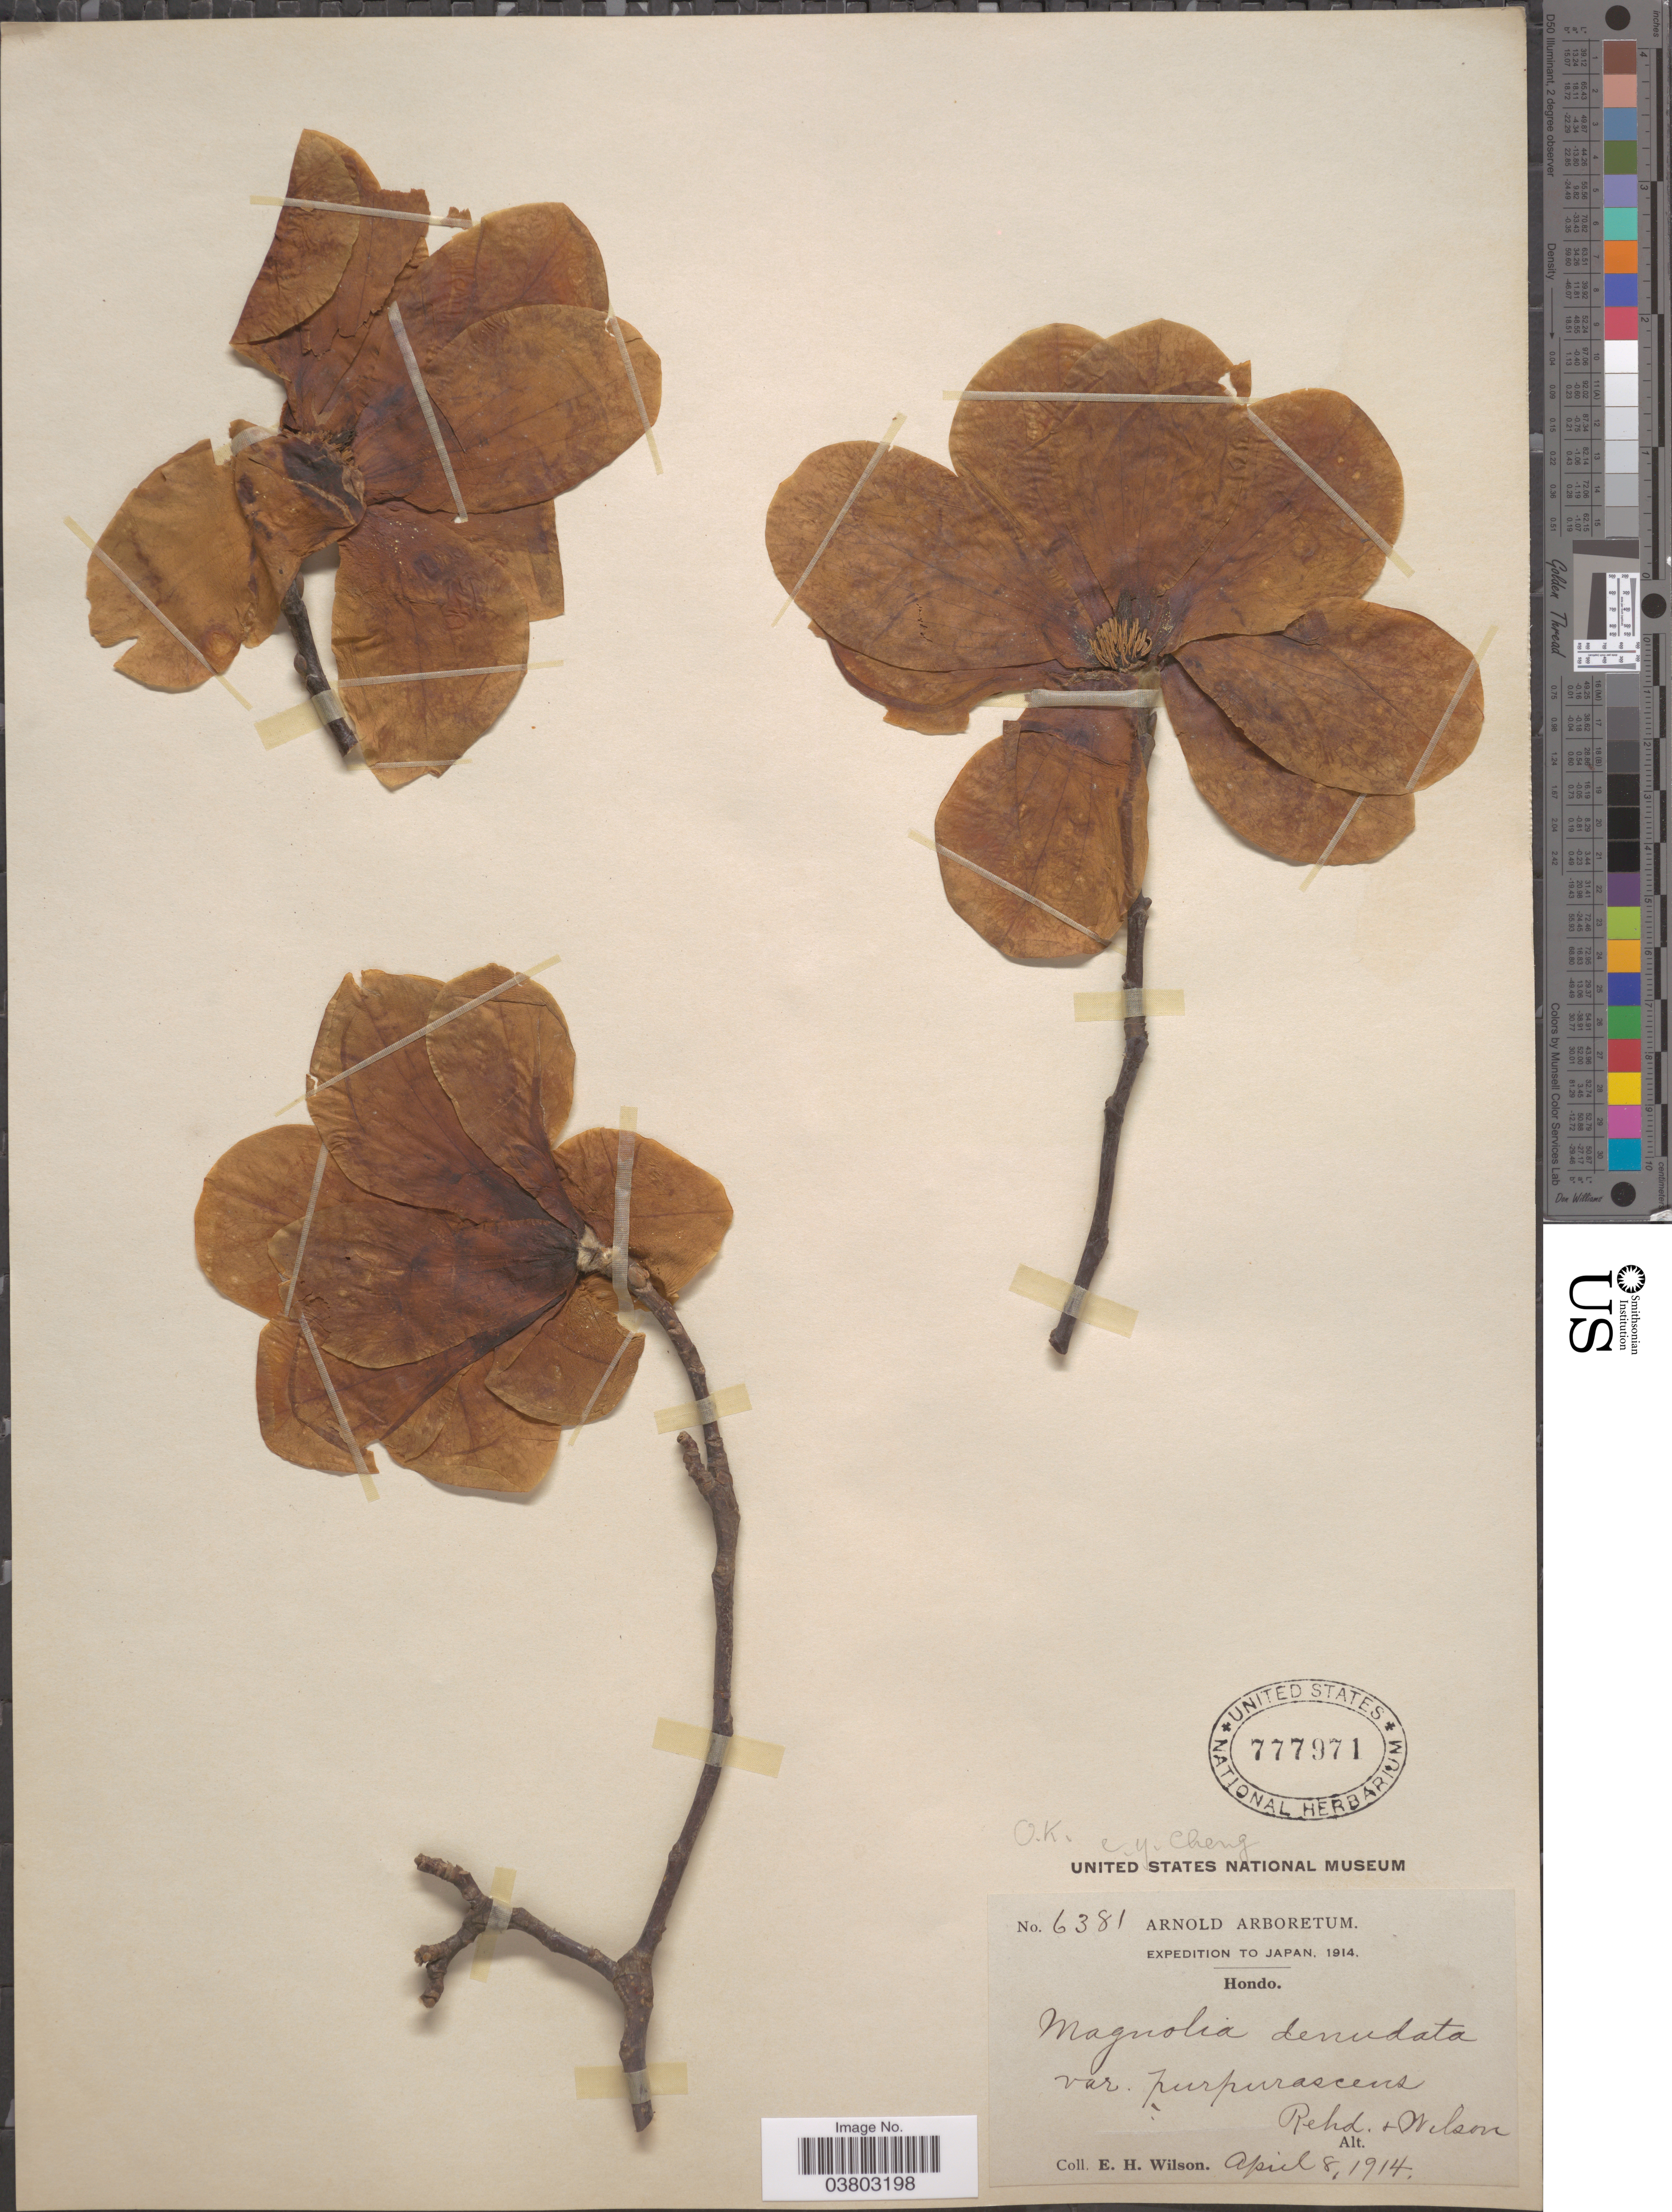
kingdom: Plantae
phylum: Tracheophyta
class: Magnoliopsida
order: Magnoliales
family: Magnoliaceae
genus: Magnolia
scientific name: Magnolia denudata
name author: Desr.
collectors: E. Wilson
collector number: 6381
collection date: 1914-04-08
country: Japan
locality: Hondo.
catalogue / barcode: US 777971